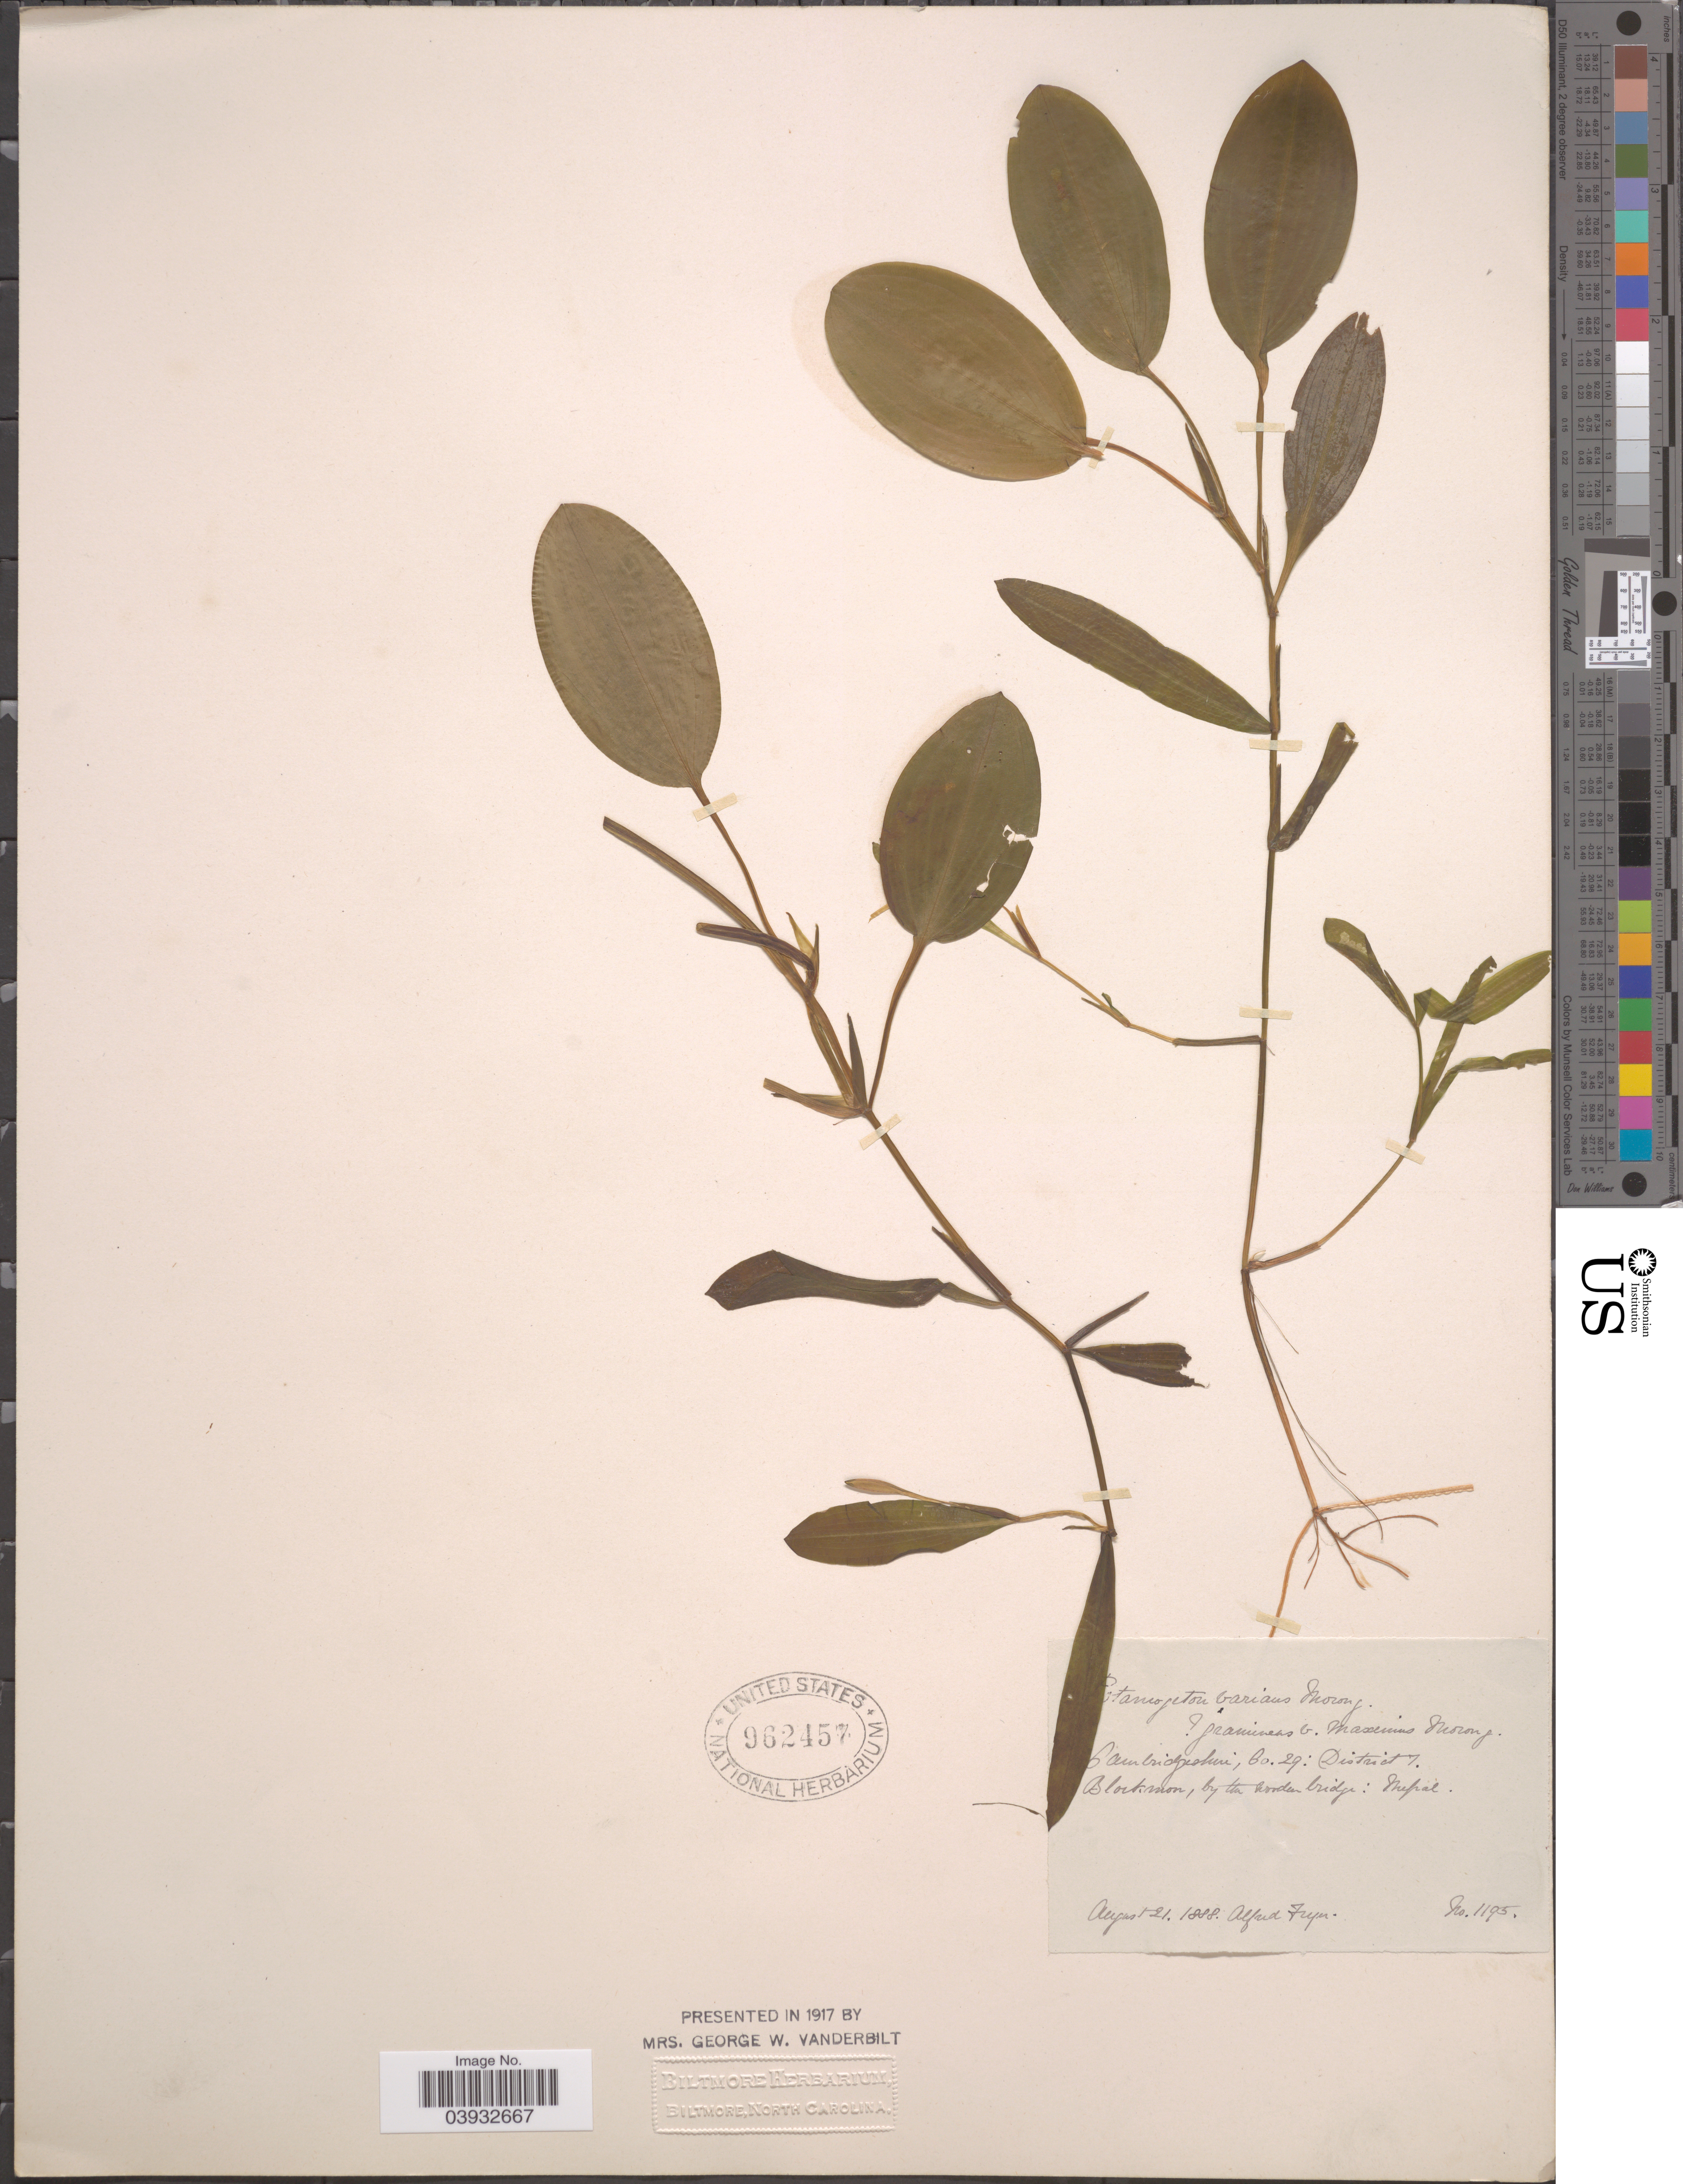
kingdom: Plantae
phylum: Tracheophyta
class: Liliopsida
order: Alismatales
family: Potamogetonaceae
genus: Potamogeton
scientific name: Potamogeton varians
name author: Morong ex Fryer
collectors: A. Fryer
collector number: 1195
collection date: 1888-08-21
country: United Kingdom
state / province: England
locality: Cambridgeshire, Co. 29. District 7. Blockmoor, by the wooden bridge.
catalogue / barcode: US 962457